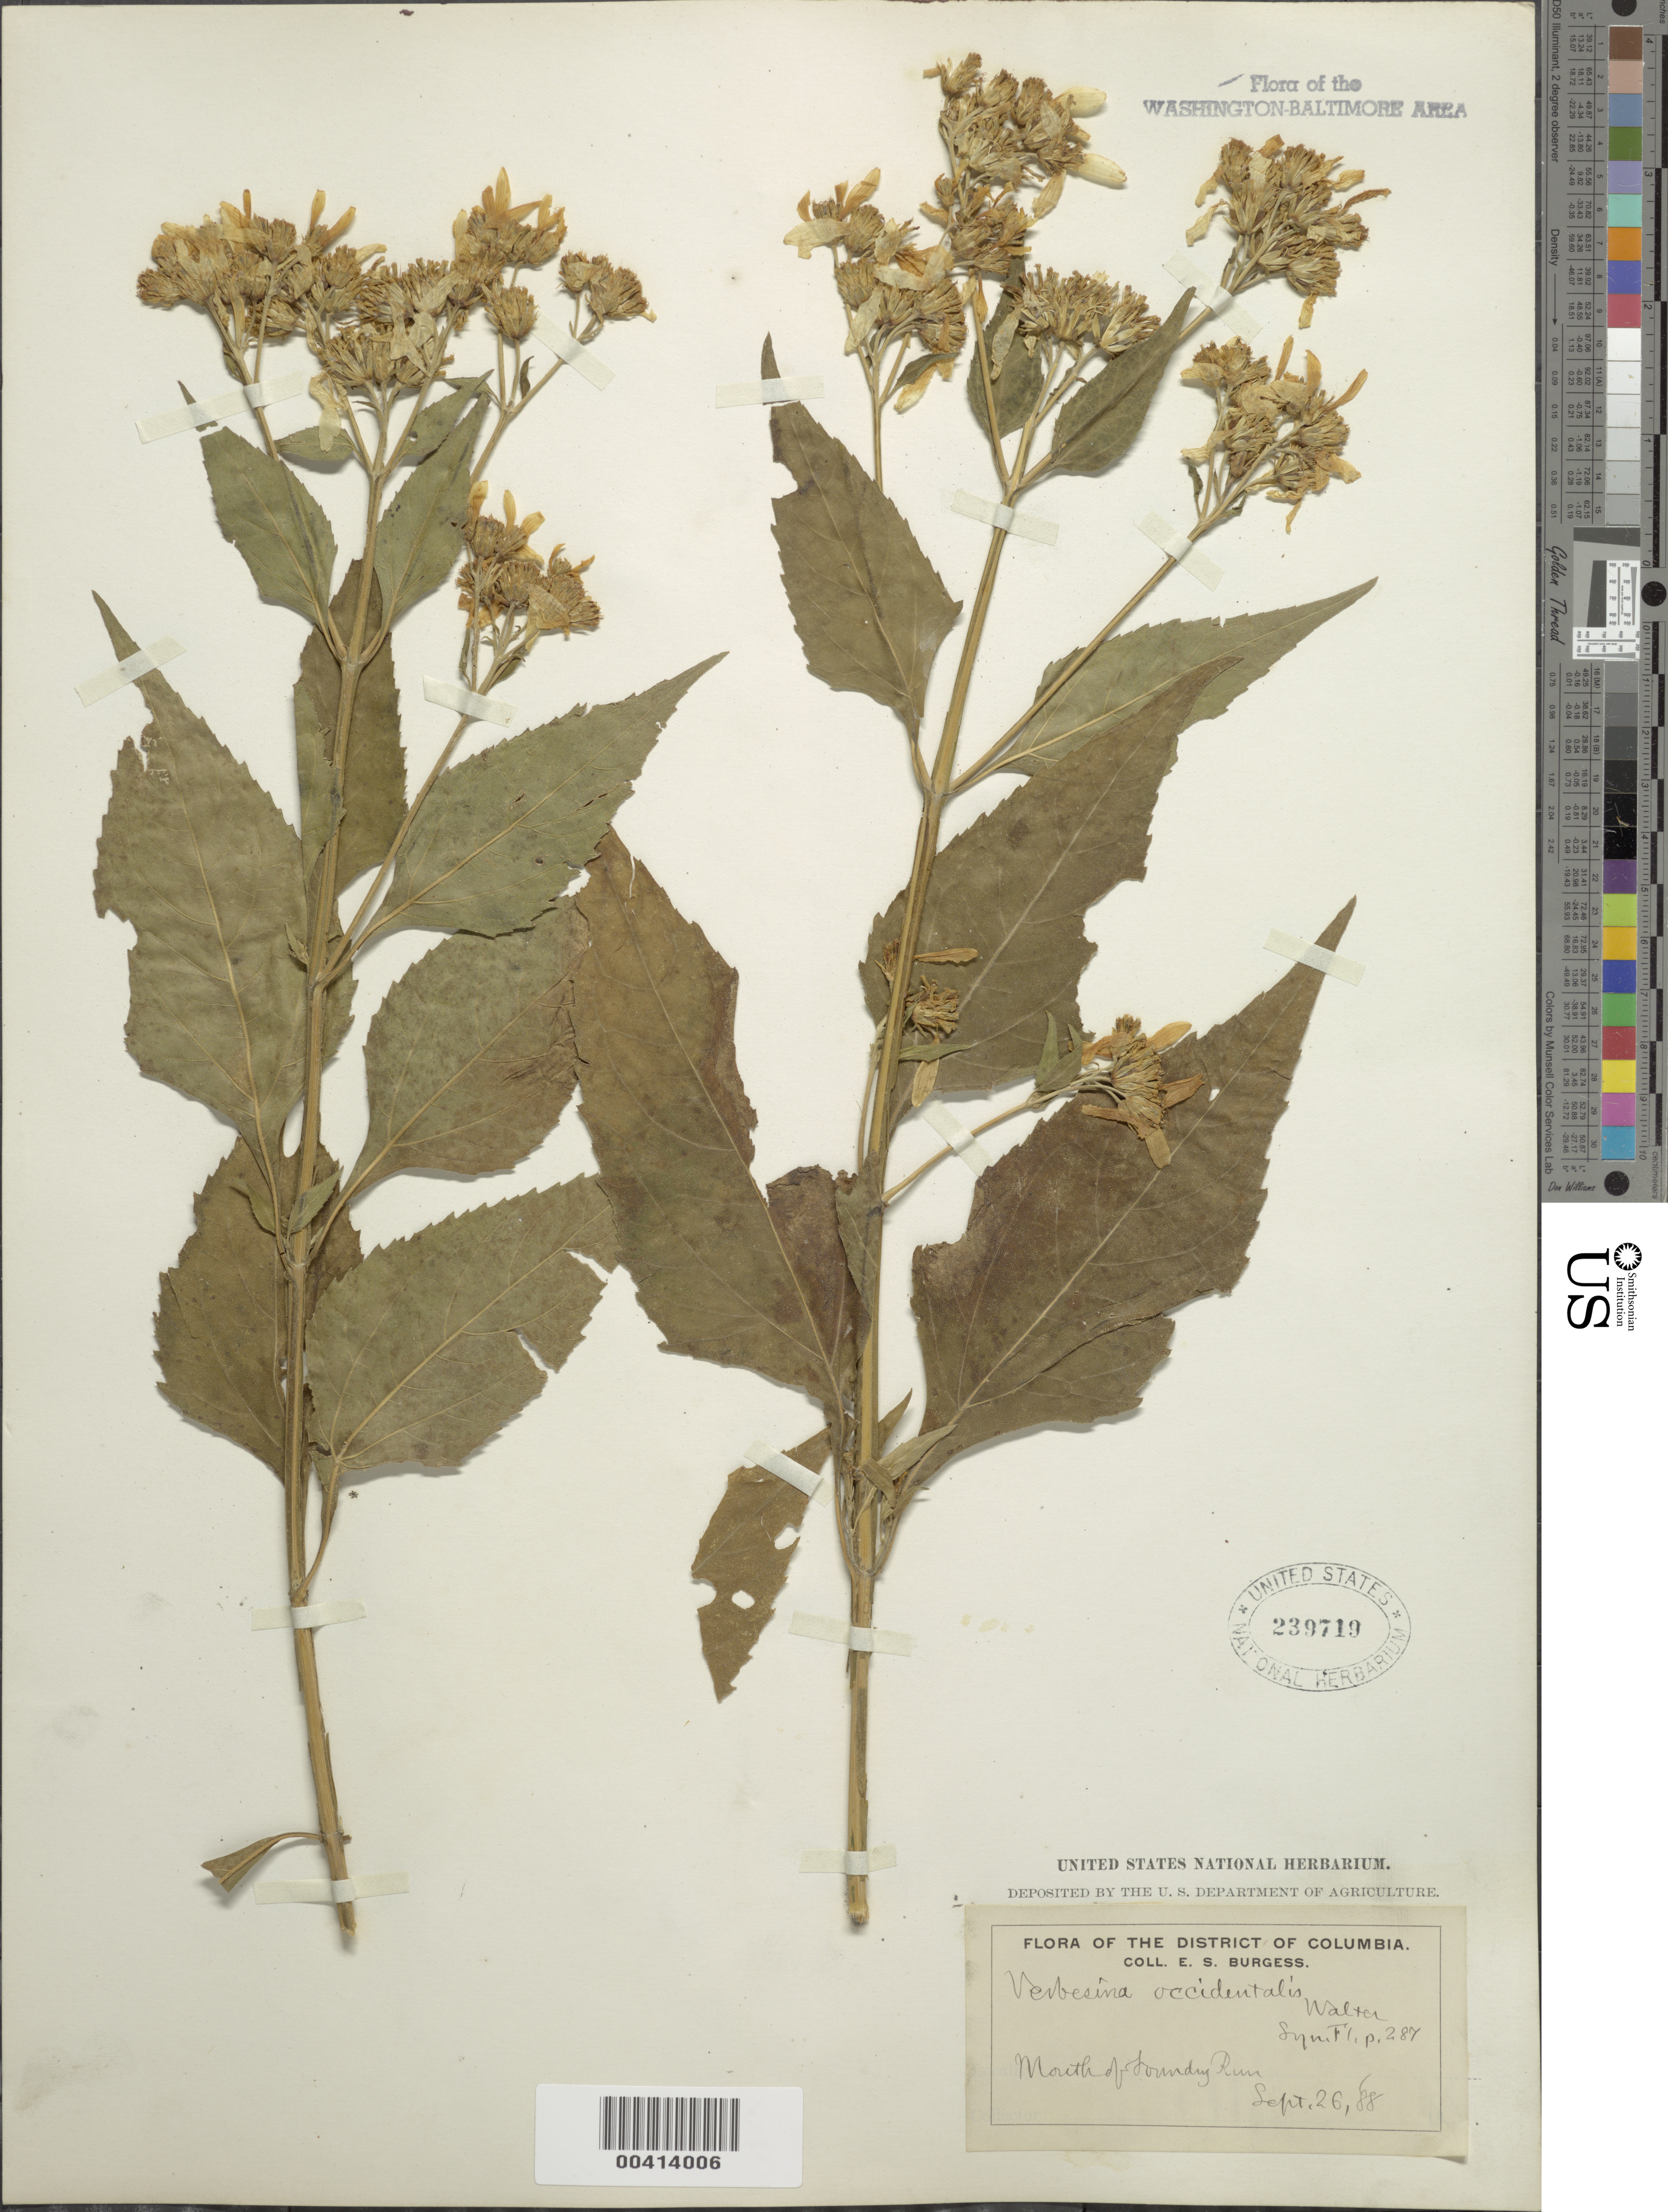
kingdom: Plantae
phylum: Tracheophyta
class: Magnoliopsida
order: Asterales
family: Asteraceae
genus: Verbesina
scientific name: Verbesina occidentalis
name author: (L.) Walter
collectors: E. Burgess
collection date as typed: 26 Sep 1888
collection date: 1888-09-26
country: United States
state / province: District of Columbia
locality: Mouth of Foundry Run Glover Archbold Park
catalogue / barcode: US 239719